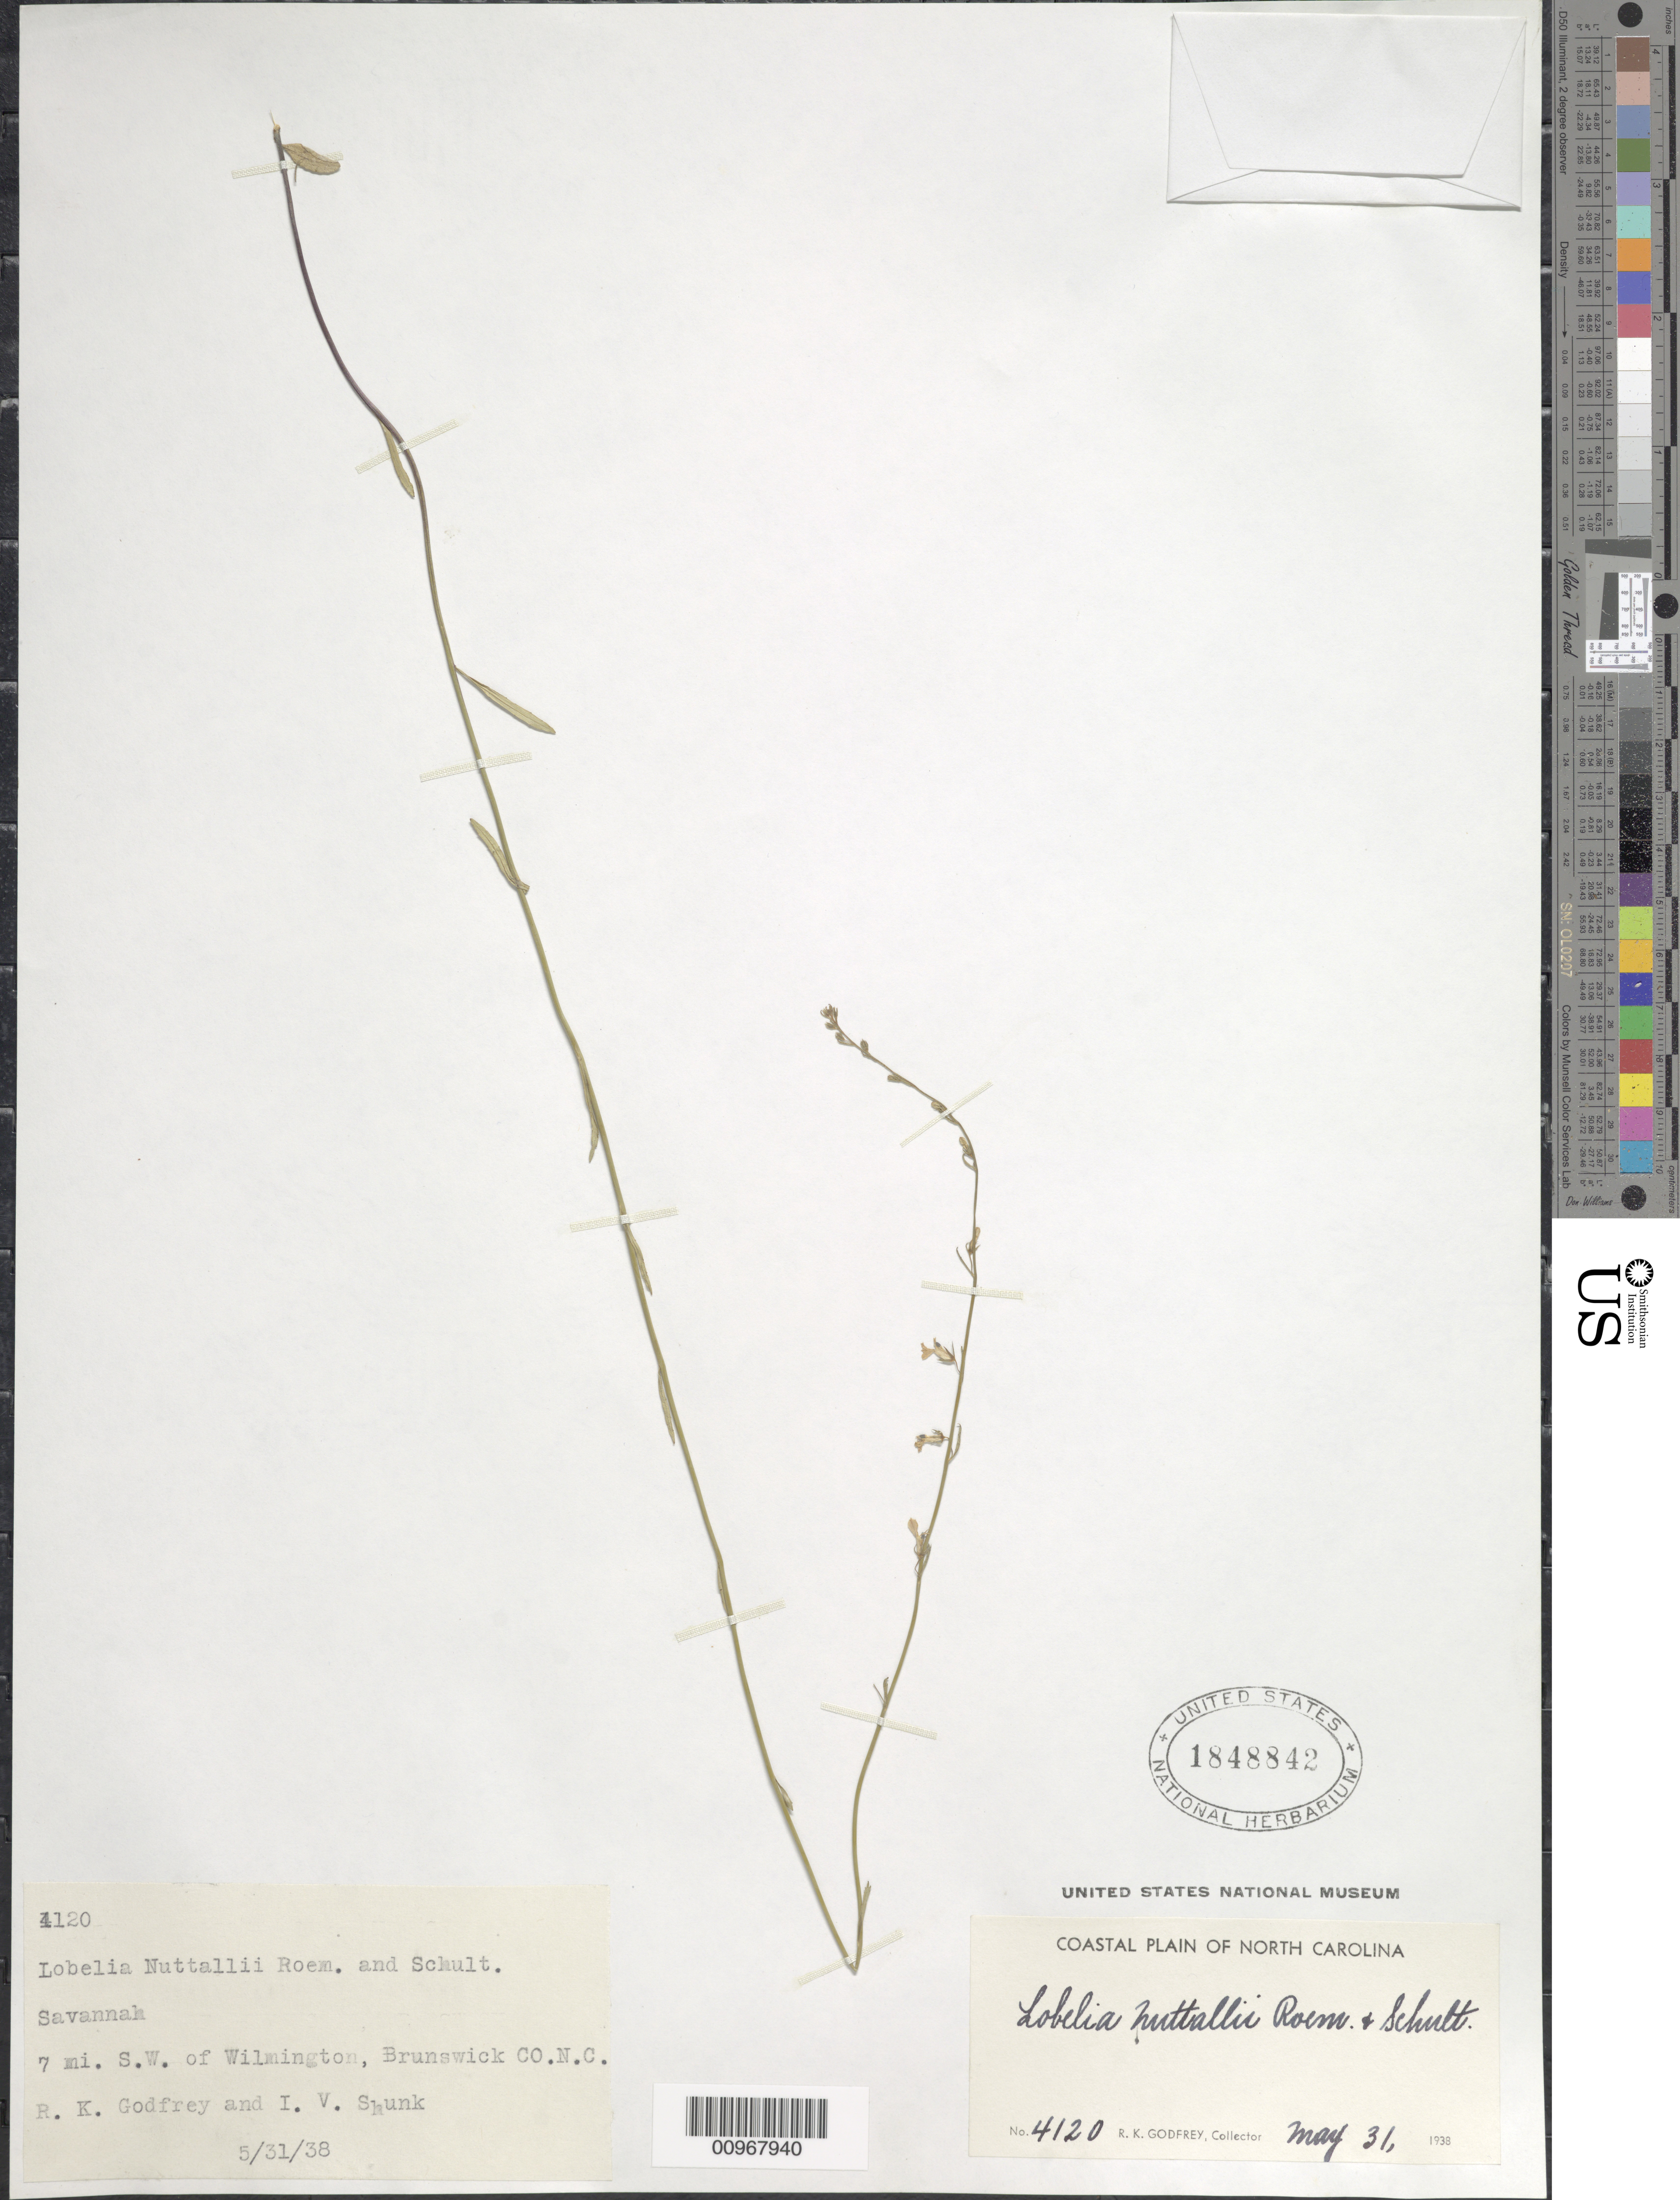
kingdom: Plantae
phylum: Tracheophyta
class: Magnoliopsida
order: Asterales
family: Campanulaceae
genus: Lobelia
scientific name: Lobelia nuttallii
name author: Schult.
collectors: R. K. Godfrey & I. Shunk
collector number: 4120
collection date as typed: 31 May 1938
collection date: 1938-05-31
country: United States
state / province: North Carolina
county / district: Brunswick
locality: Wilmington 7 mi. sw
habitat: savannah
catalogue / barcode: US 1848842